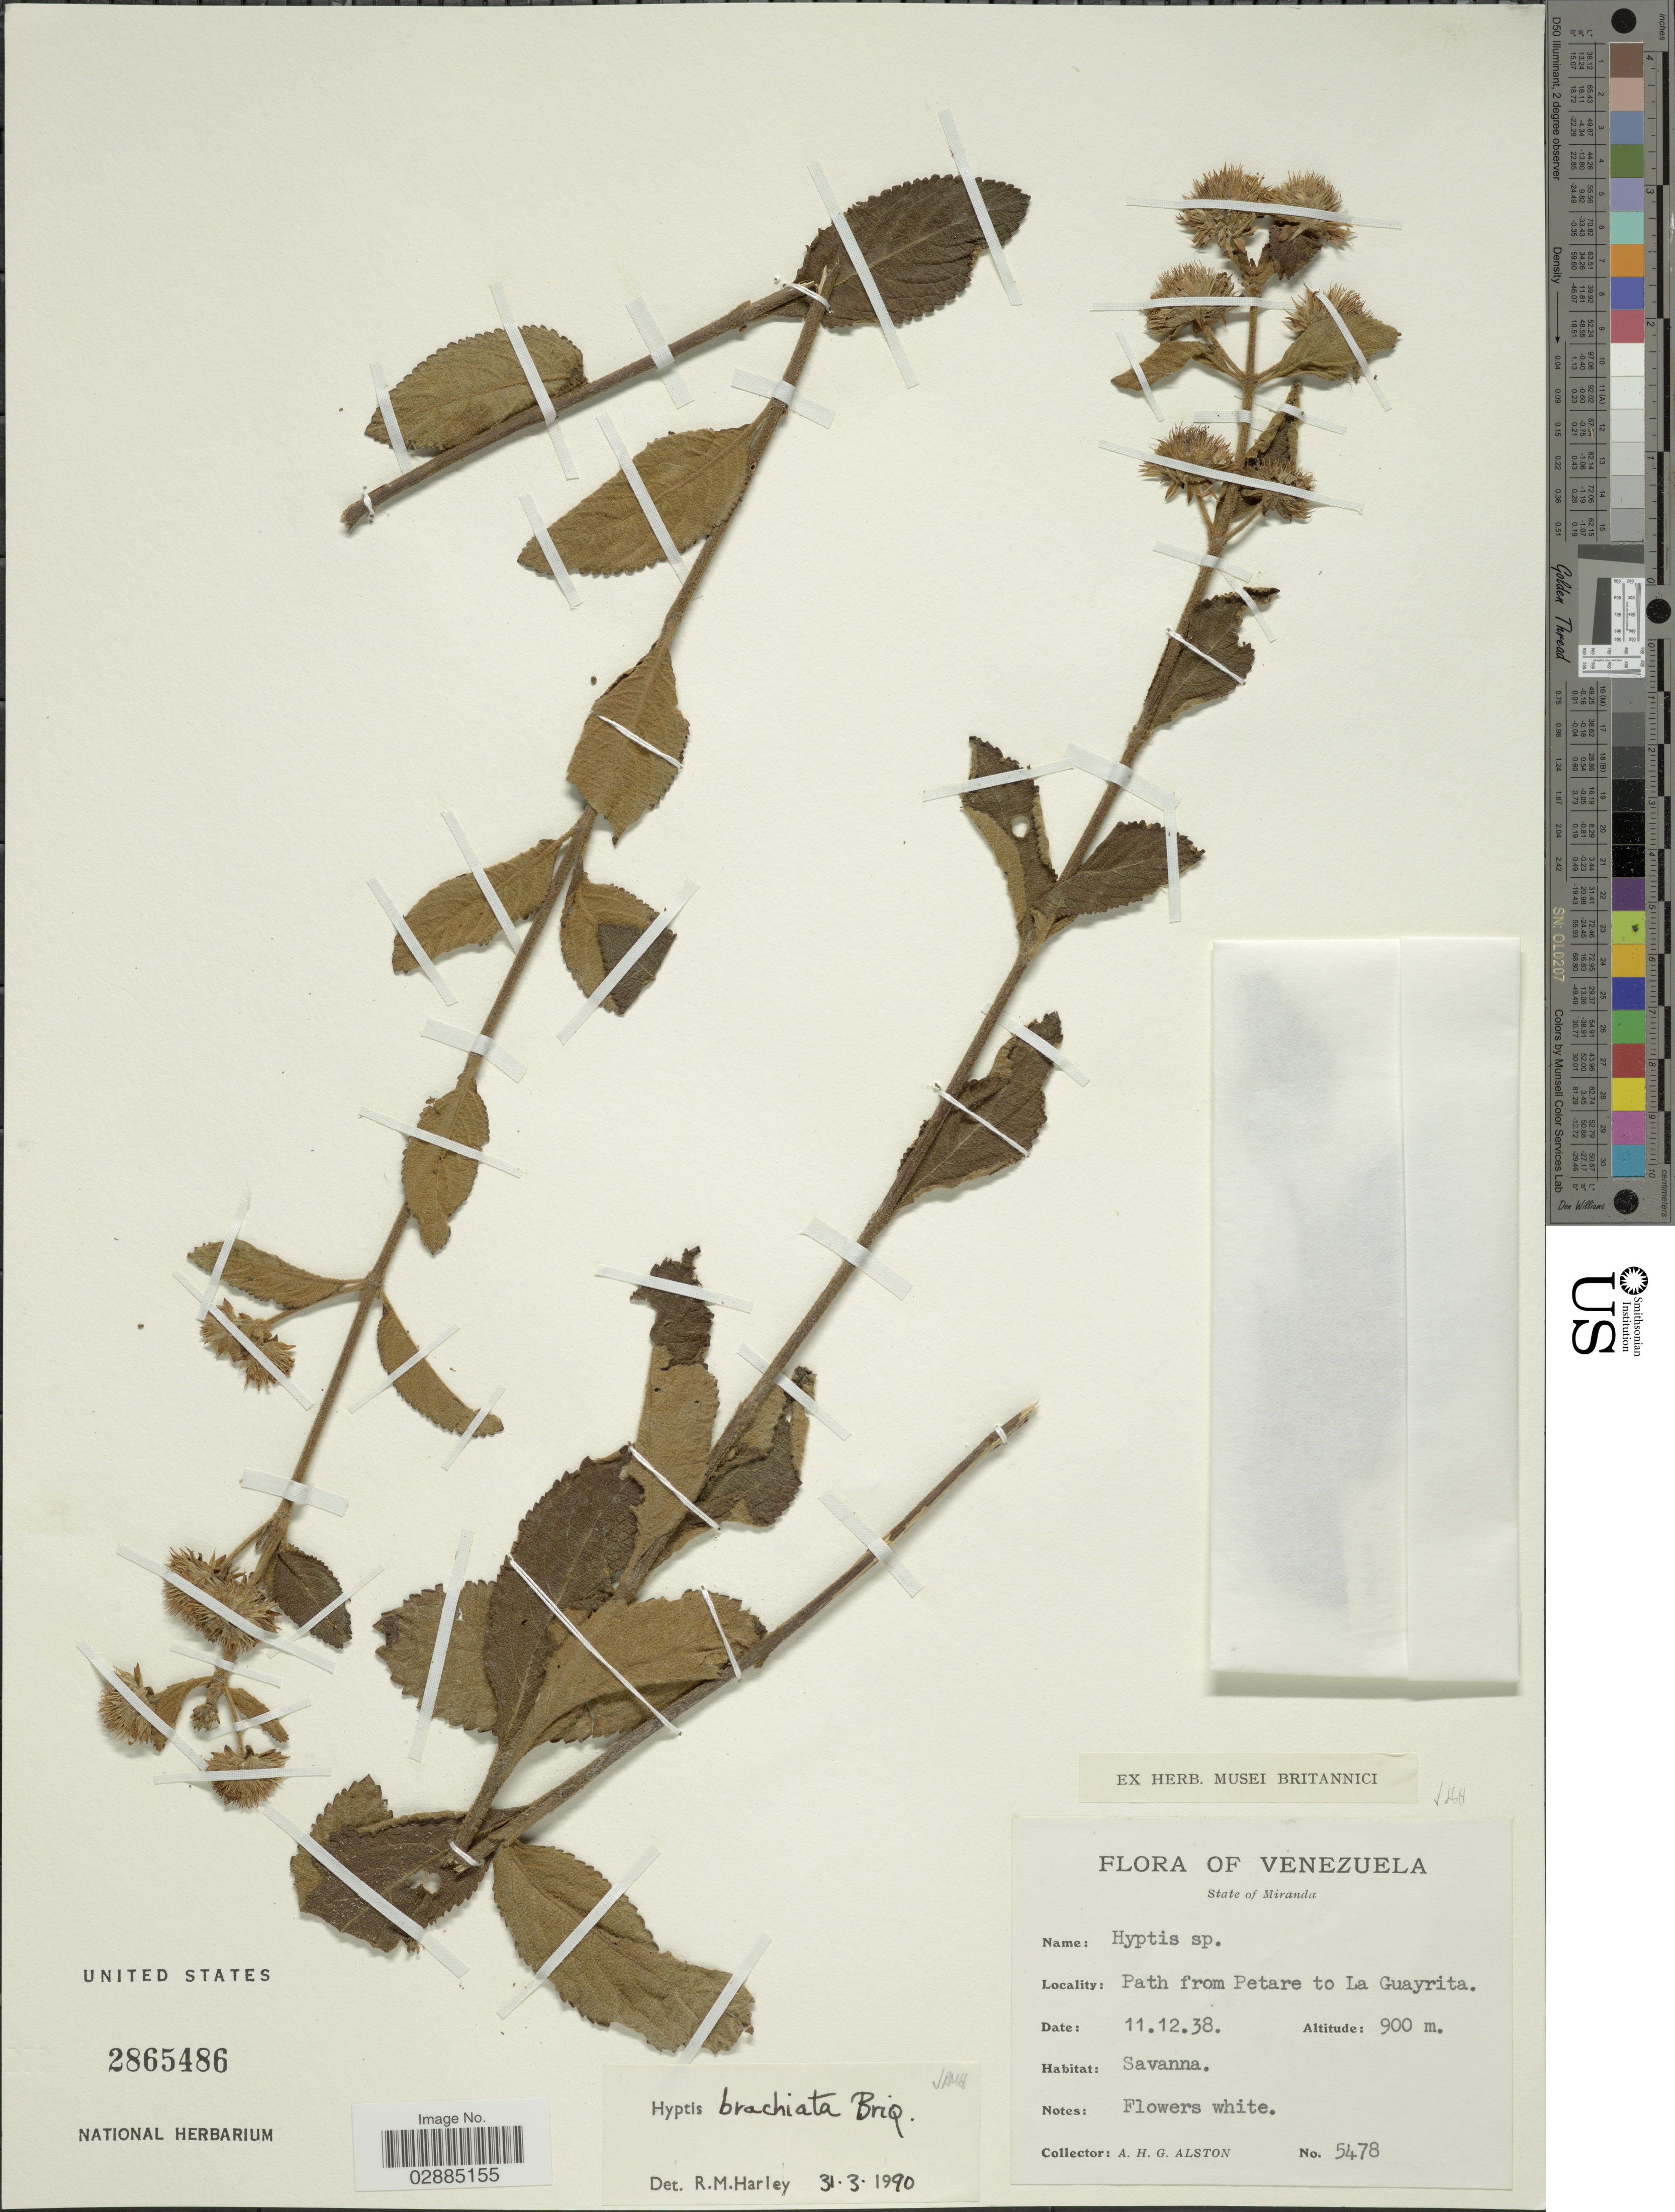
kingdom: Plantae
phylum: Tracheophyta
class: Magnoliopsida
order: Lamiales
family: Lamiaceae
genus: Hyptis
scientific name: Hyptis brachiata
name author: Briq.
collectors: A. H. Alston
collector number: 5478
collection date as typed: Transcribed d/m/y: 11/12/38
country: Venezuela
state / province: Miranda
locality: Path from Petare to La Guayrita.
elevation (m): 900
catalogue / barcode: US 2865486